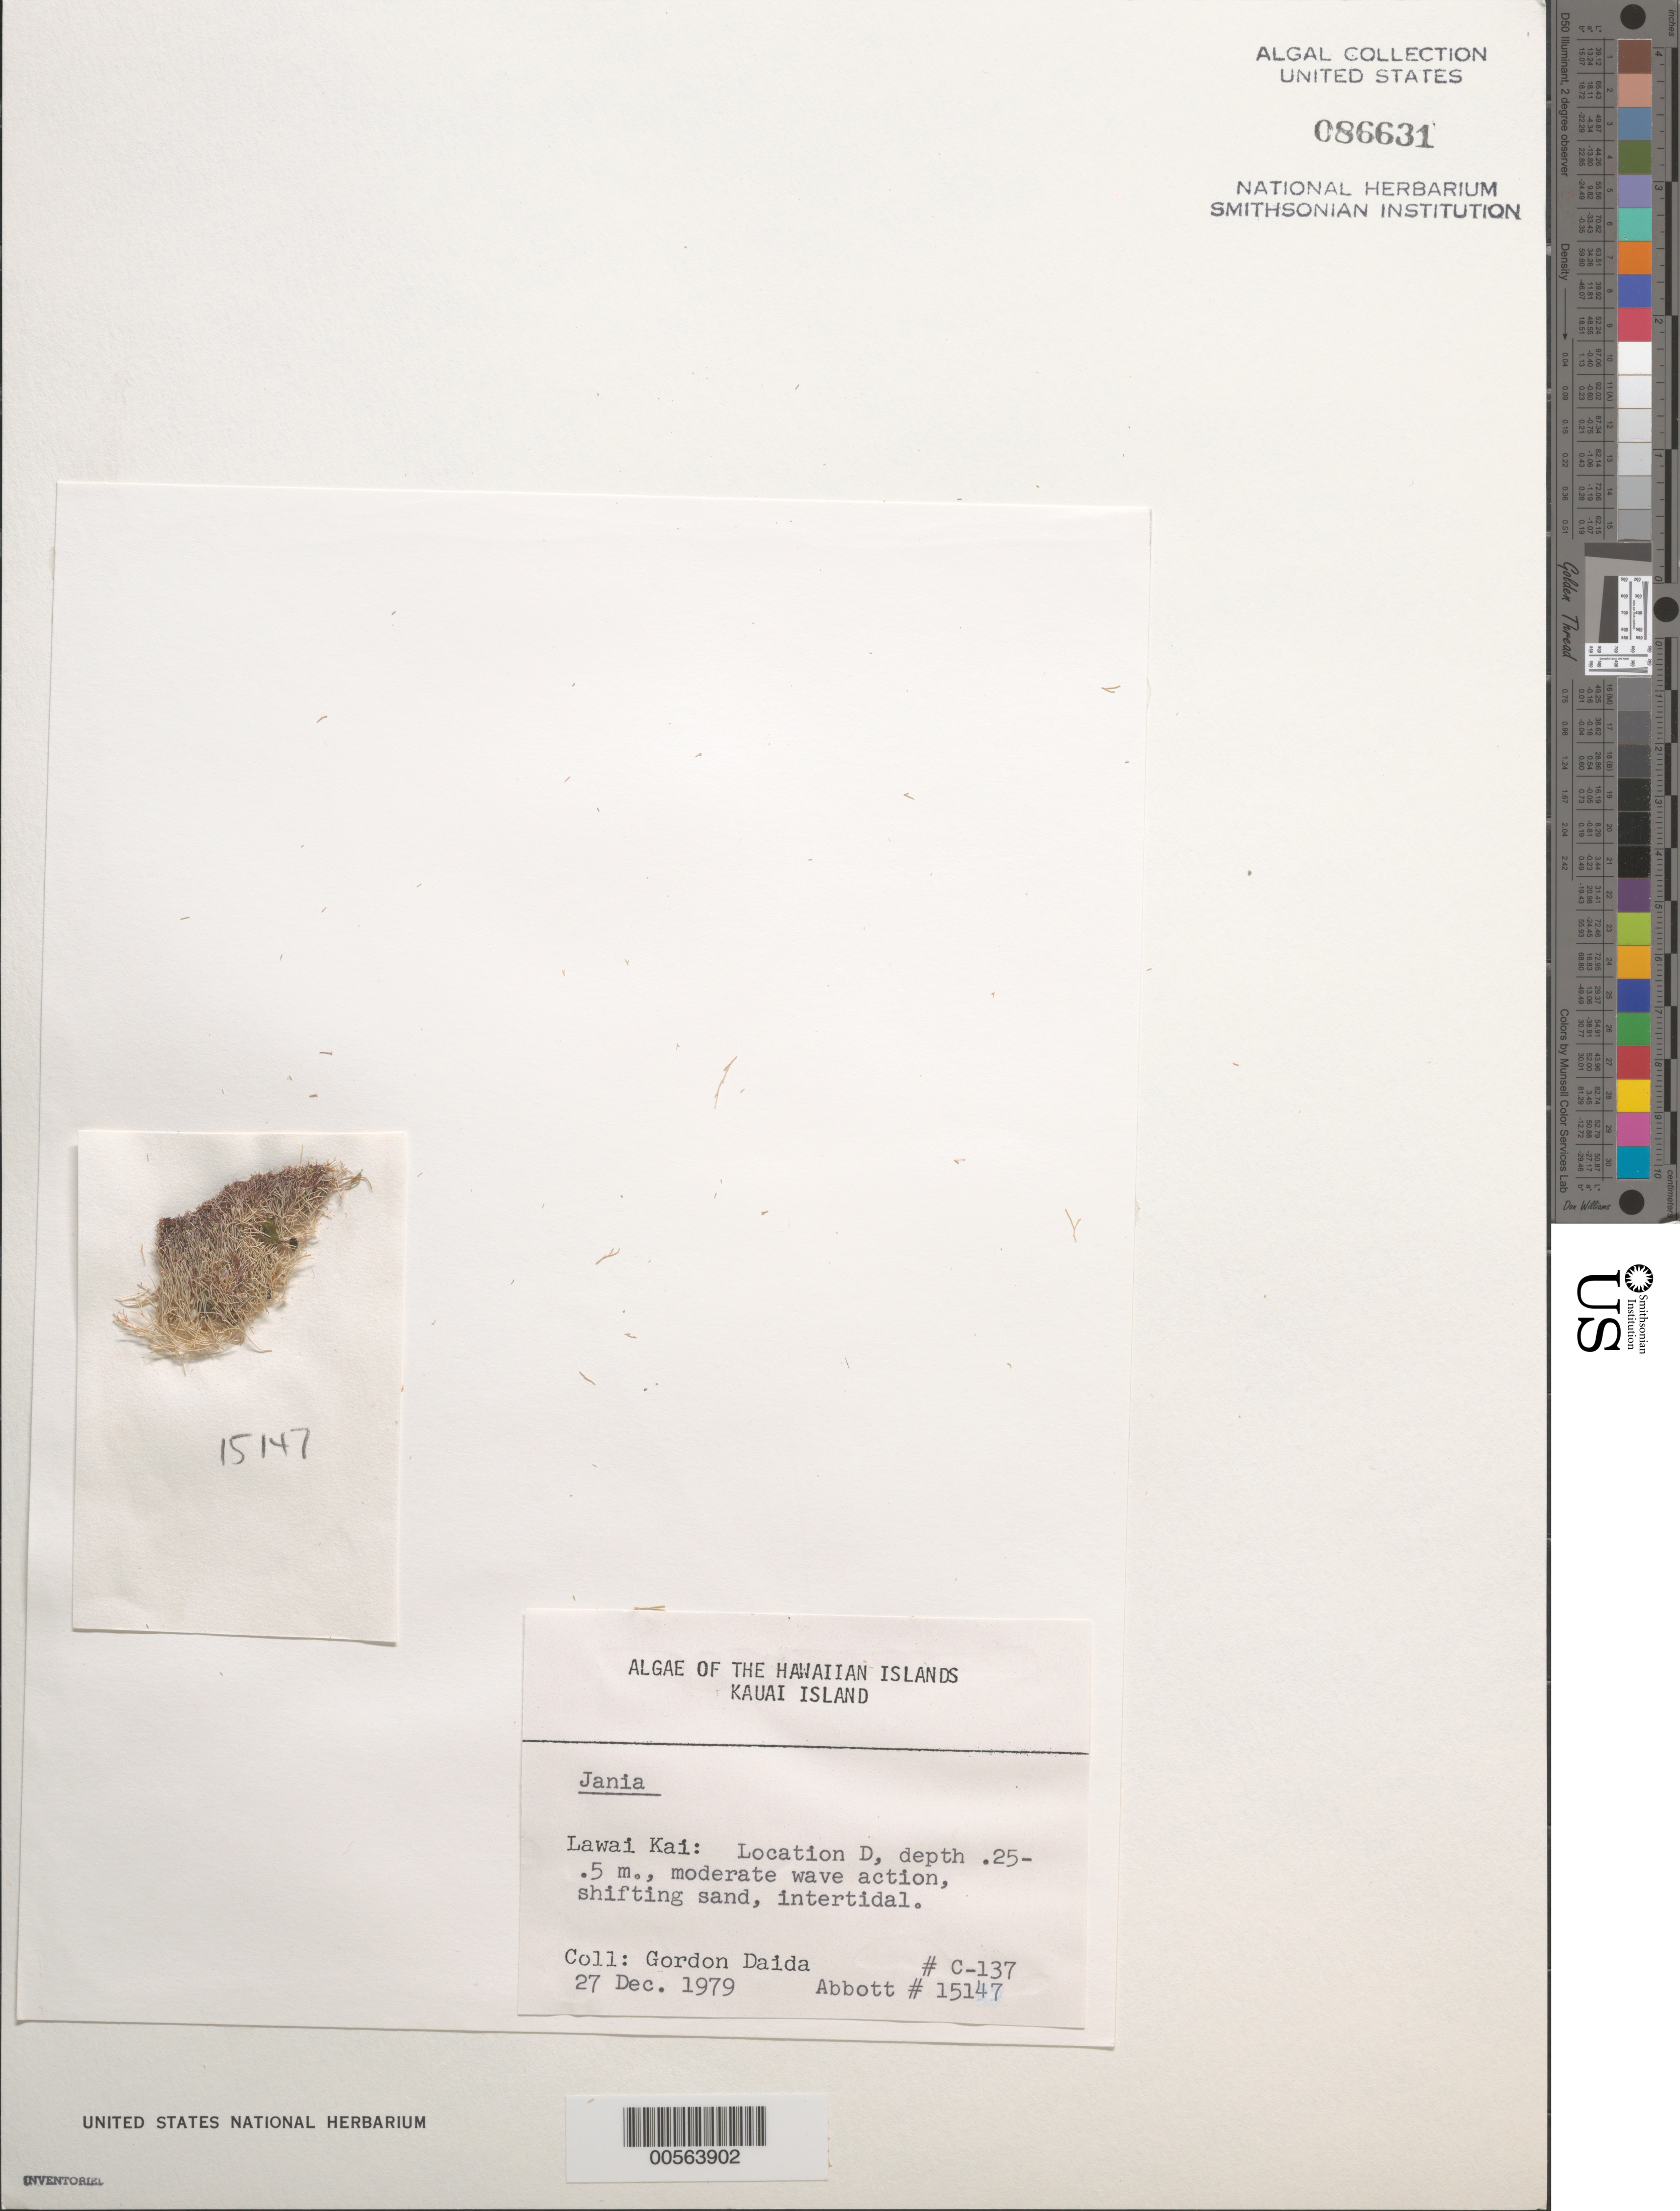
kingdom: Plantae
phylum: Rhodophyta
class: Florideophyceae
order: Corallinales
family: Corallinaceae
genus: Jania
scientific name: Jania sp.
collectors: G. Daida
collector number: C137 & IAA 15147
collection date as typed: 27 Dec 1979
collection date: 1979-12-27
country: United States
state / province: Hawaii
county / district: Kauai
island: Kaua'i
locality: Lawai Kai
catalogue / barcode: US 86631